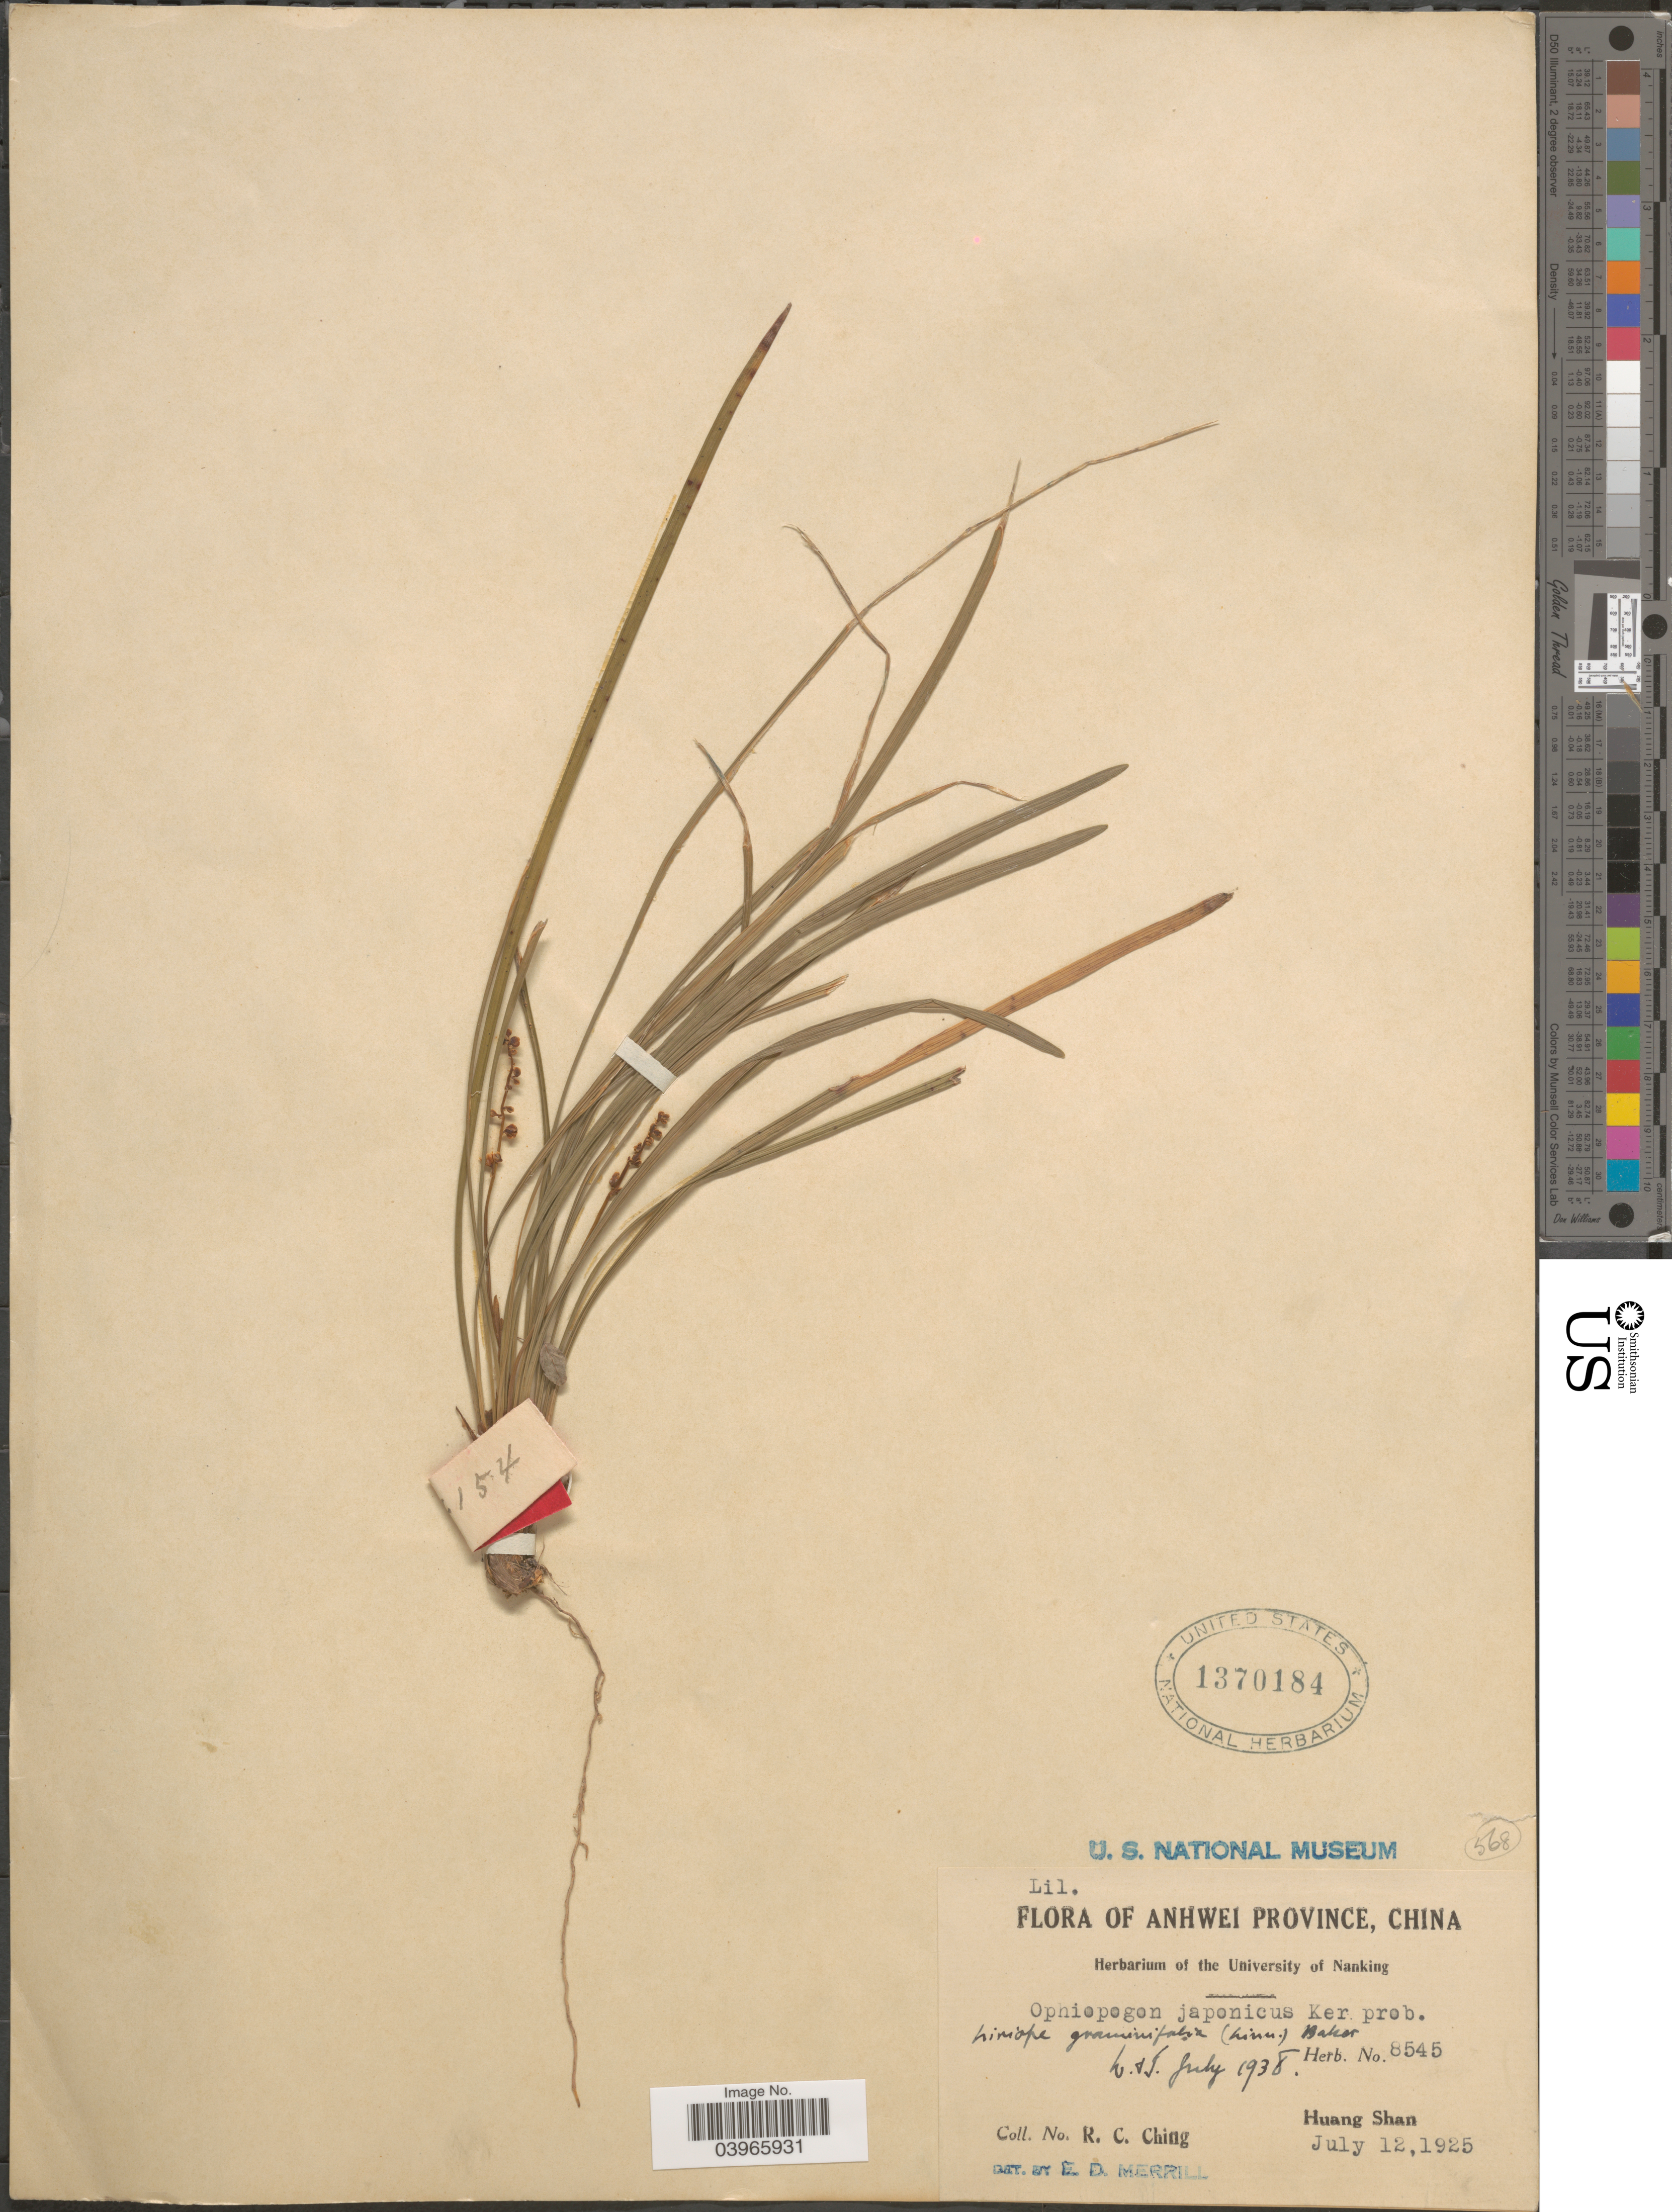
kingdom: Plantae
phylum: Tracheophyta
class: Liliopsida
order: Asparagales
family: Asparagaceae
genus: Liriope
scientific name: Liriope graminifolia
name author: (L.) Baker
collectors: R. C. Ching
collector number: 8545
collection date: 1925-07-12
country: China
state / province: Anhui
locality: Anhwei Province. Huang Shan.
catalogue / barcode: US 1370184